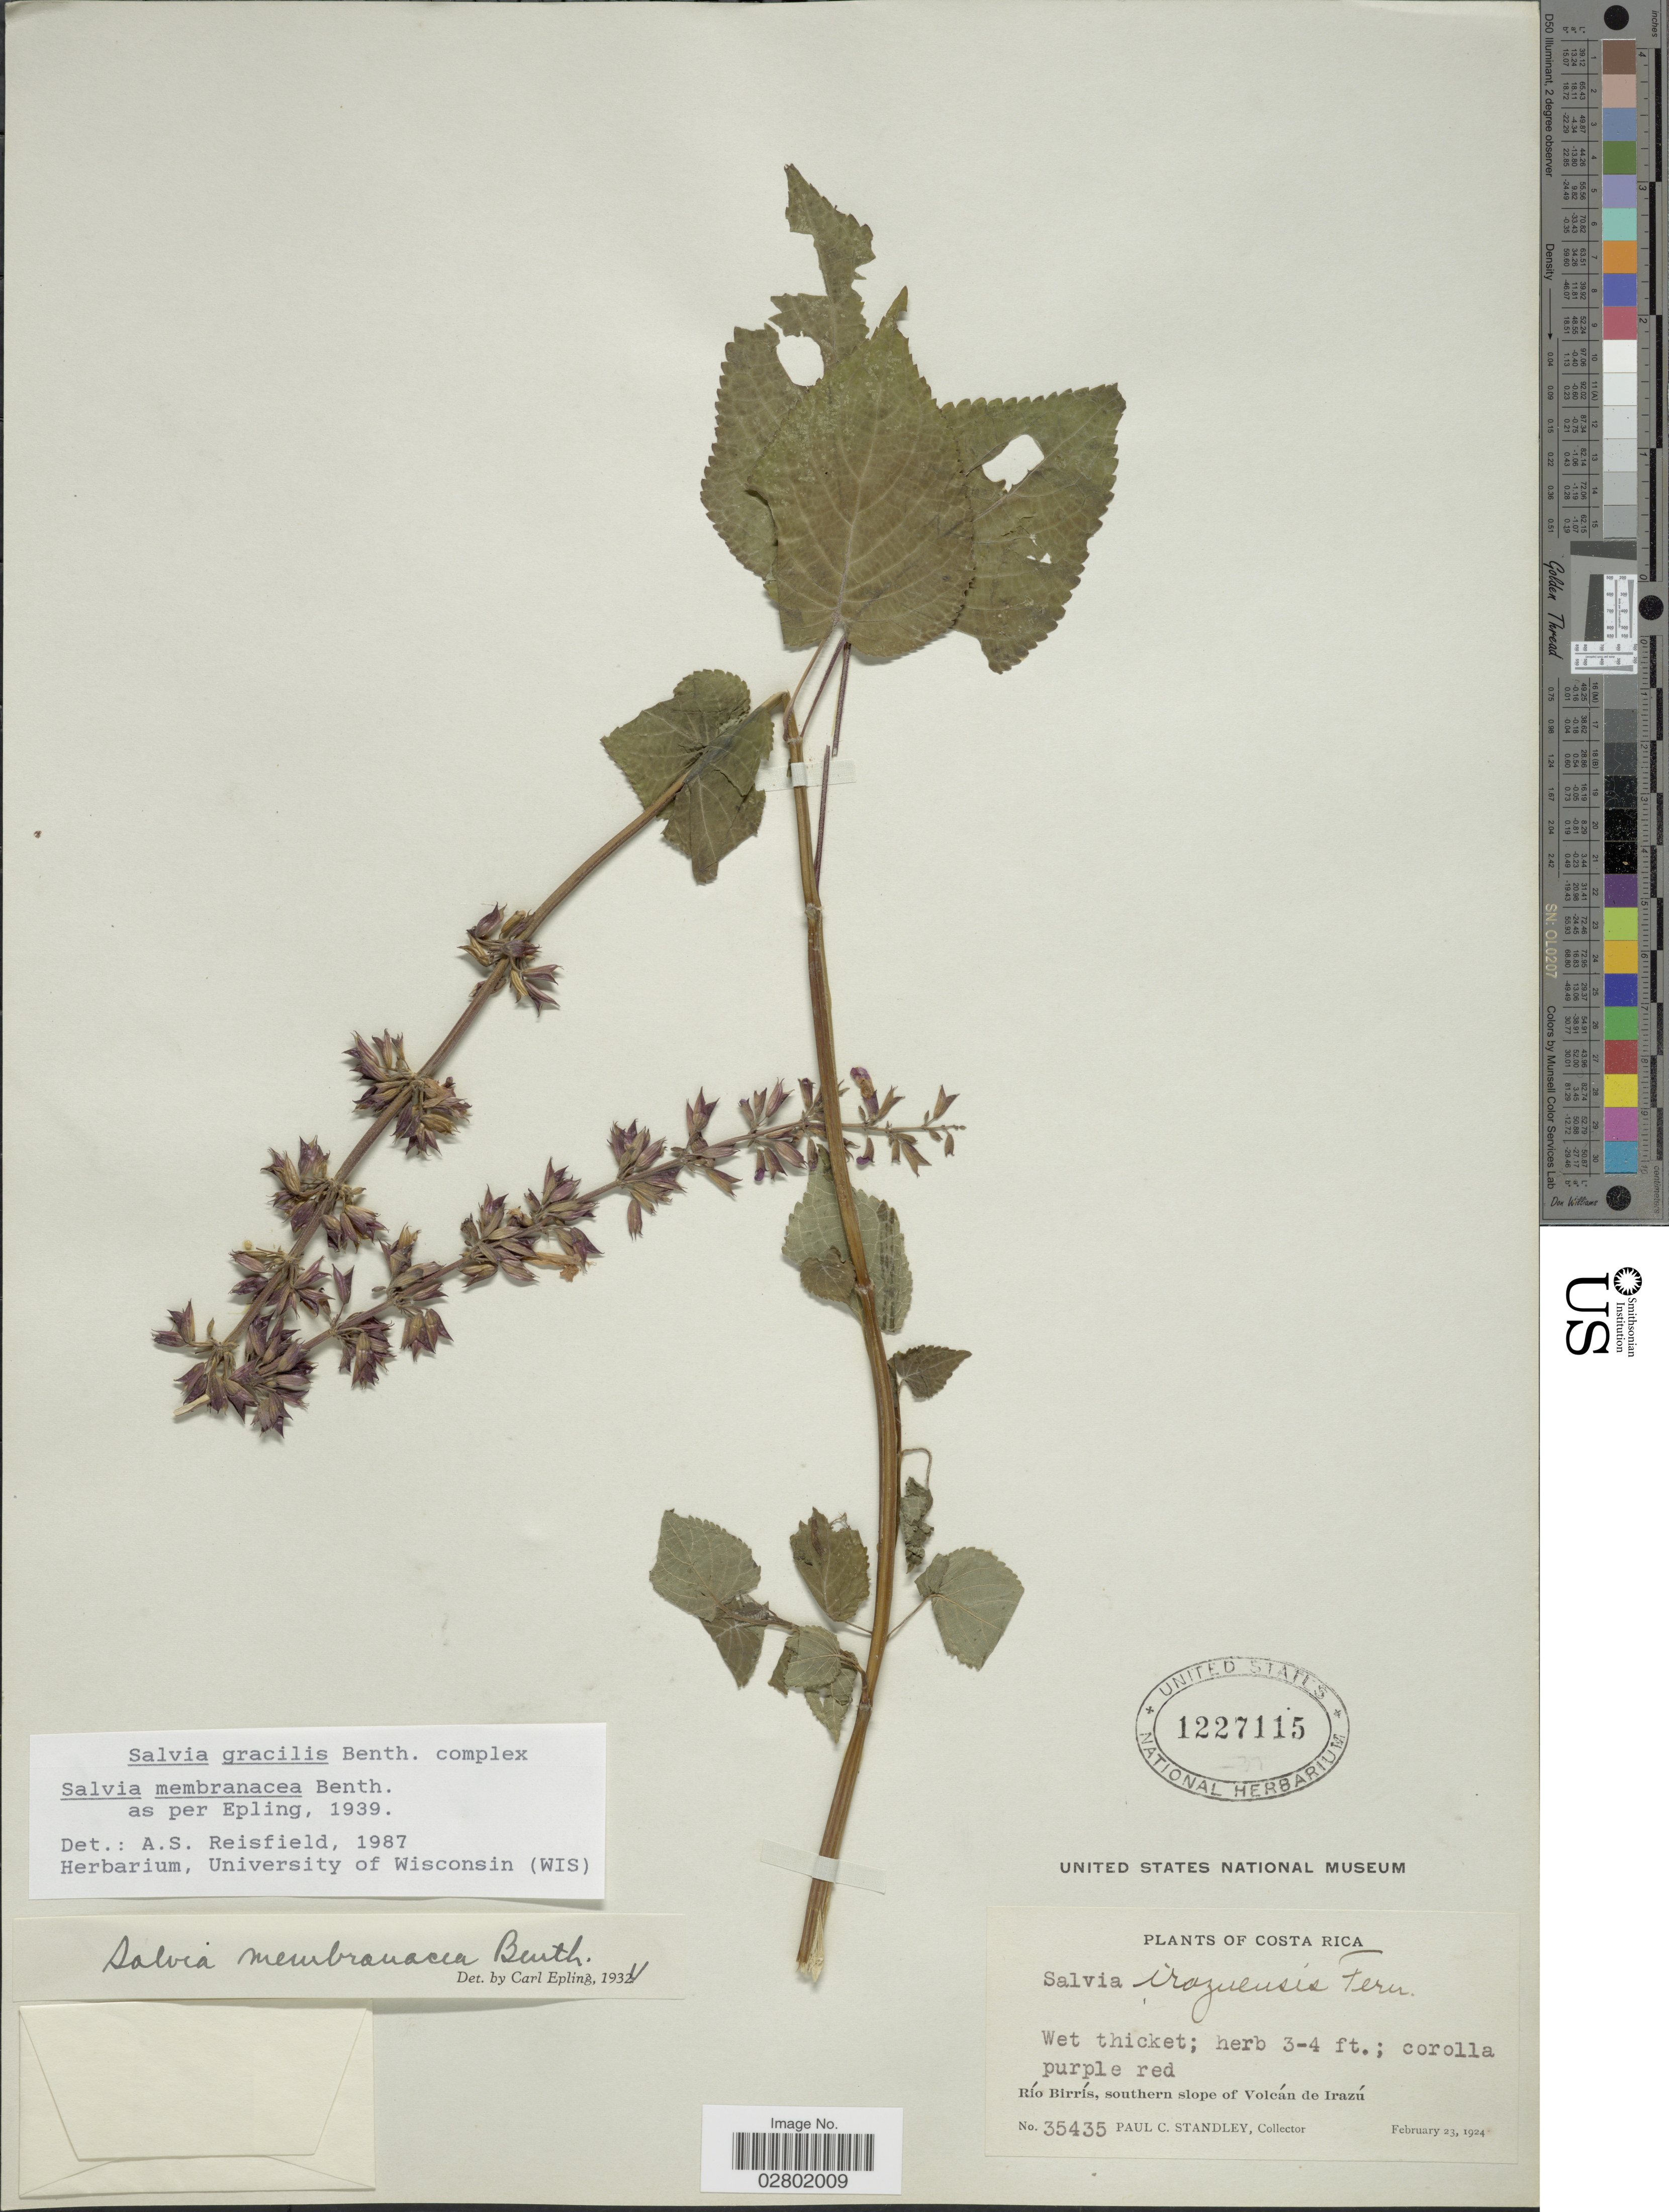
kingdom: Plantae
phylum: Tracheophyta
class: Magnoliopsida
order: Lamiales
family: Lamiaceae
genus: Salvia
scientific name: Salvia membranacea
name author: Benth.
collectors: P. C. Standley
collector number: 35435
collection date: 1924-02-23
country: Costa Rica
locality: Río Birrís, southern slope of Volcán de Irazú.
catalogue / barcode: US 1227115